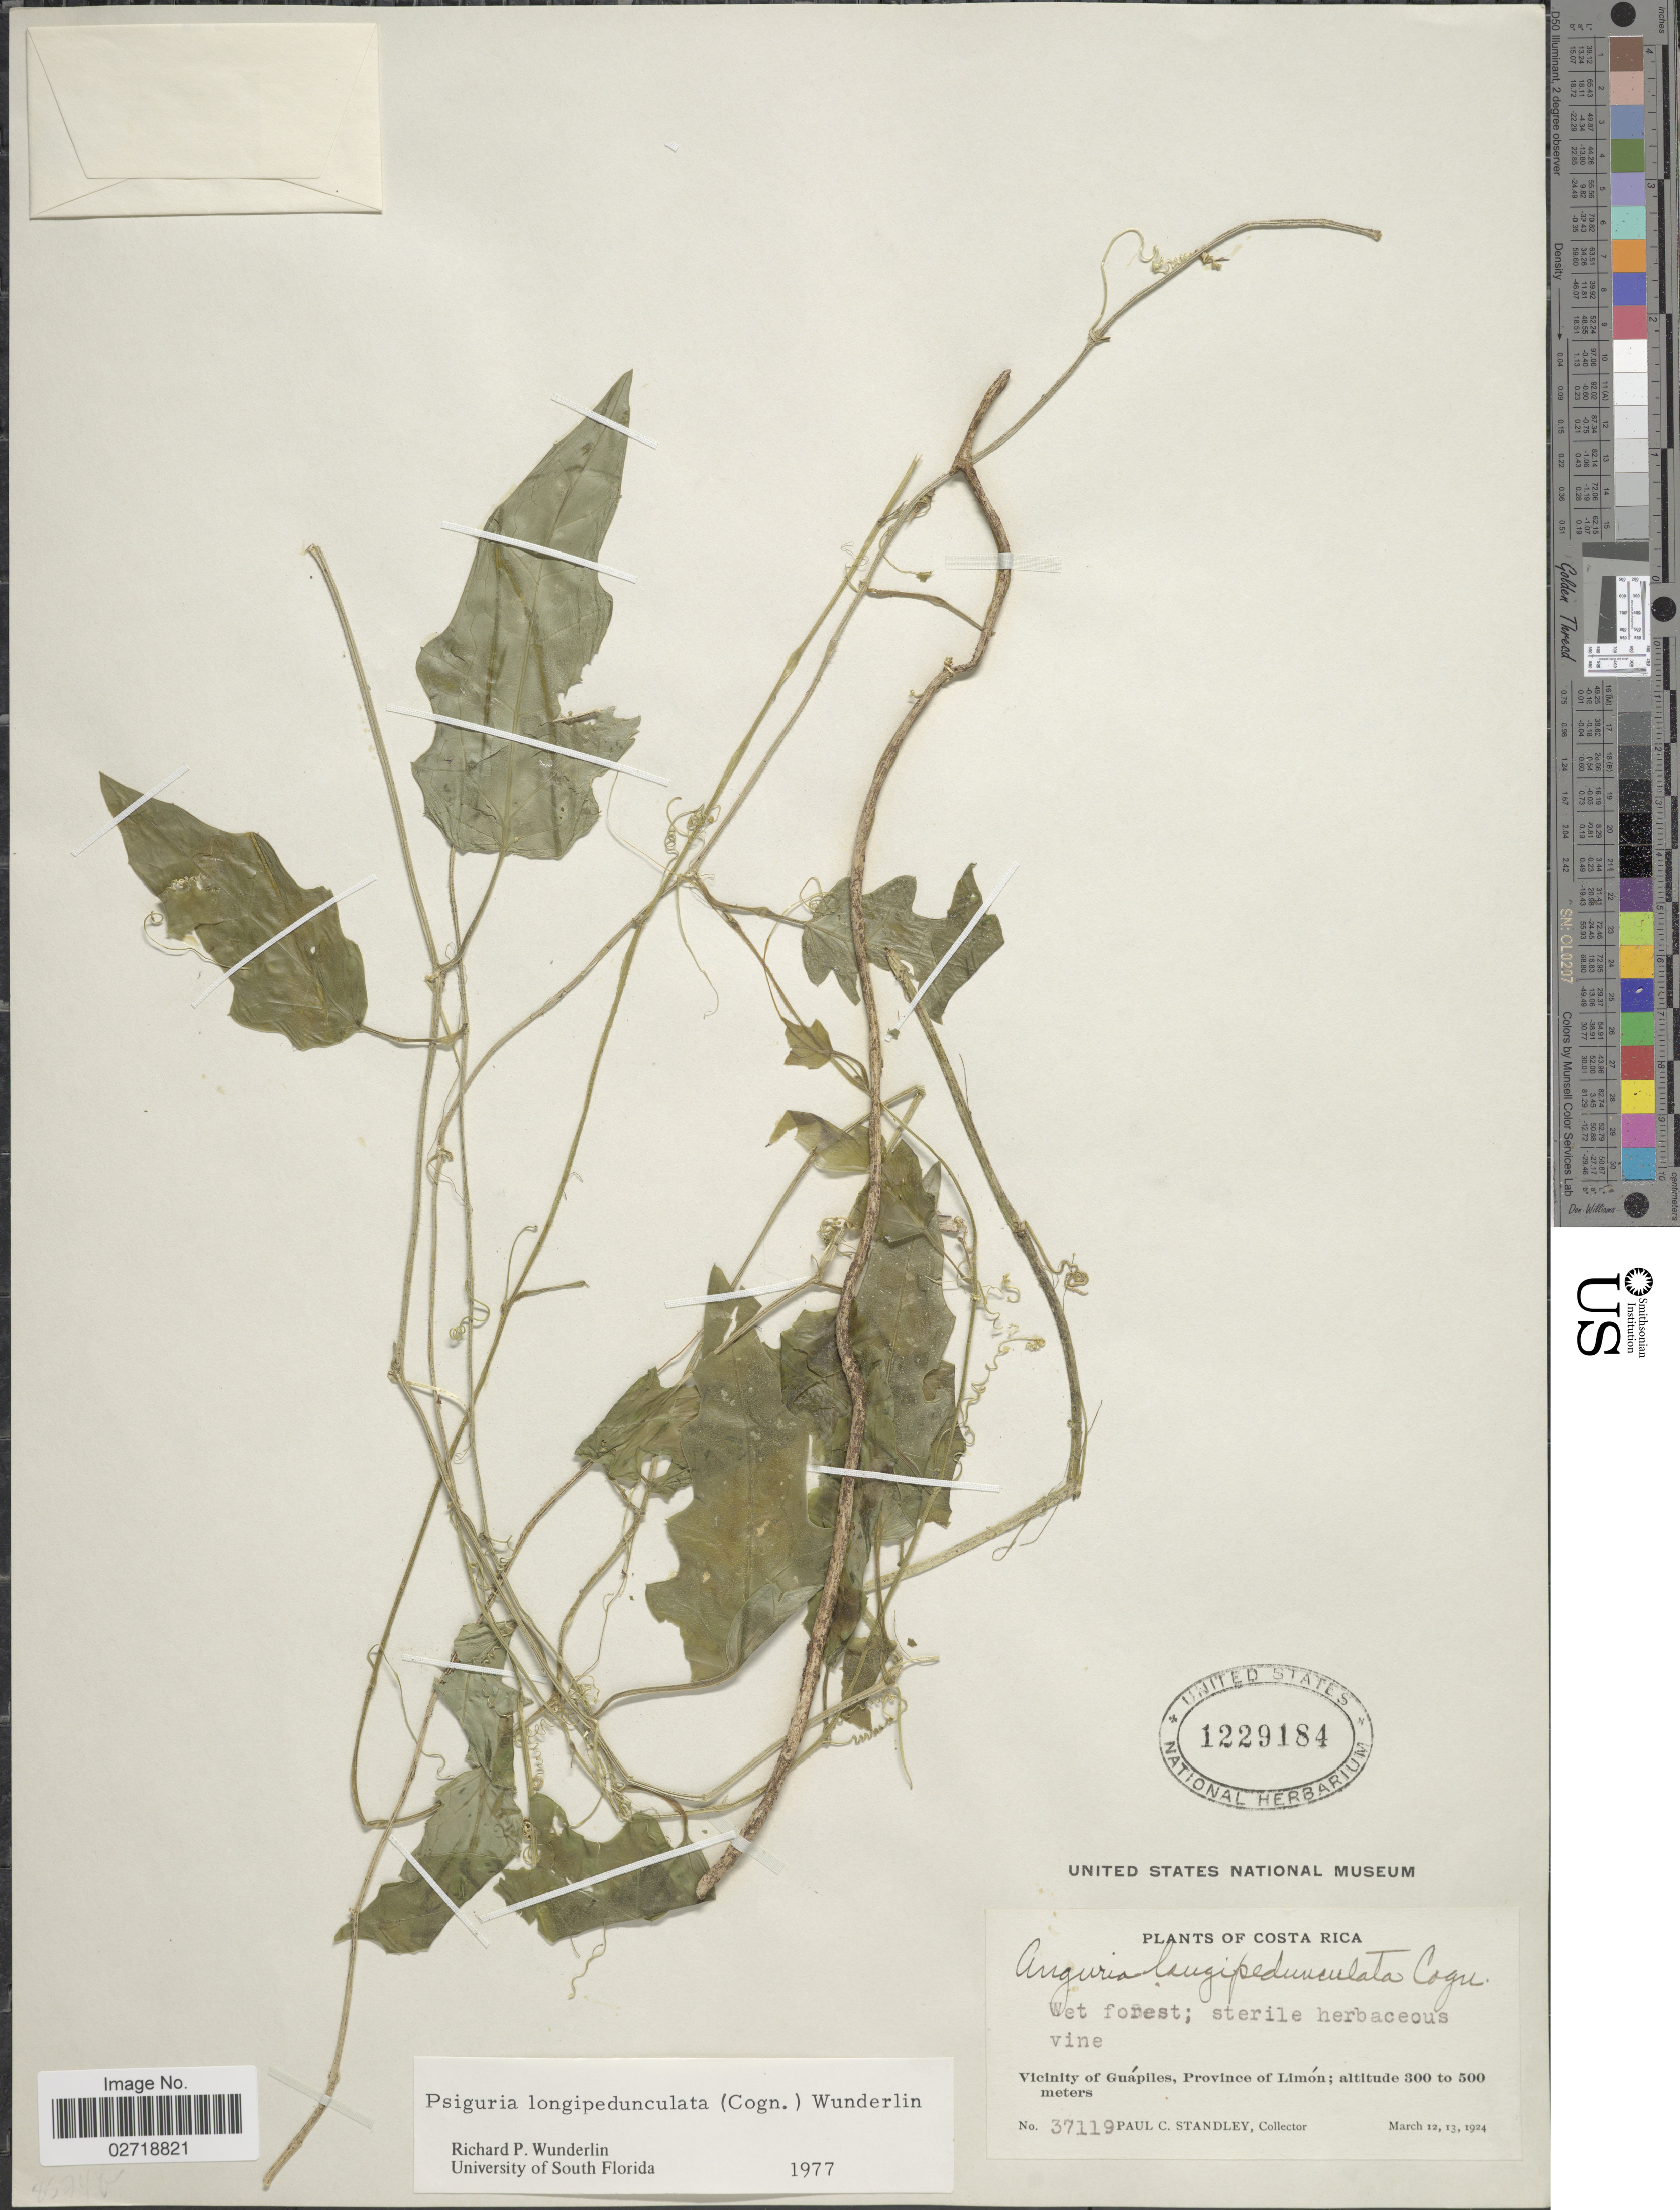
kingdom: Plantae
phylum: Tracheophyta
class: Magnoliopsida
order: Cucurbitales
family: Cucurbitaceae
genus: Psiguria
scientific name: Psiguria longipedunculata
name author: (Cogn.) Wunderlin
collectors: P. C. Standley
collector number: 37119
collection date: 1924-03-12/1924-03-13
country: Costa Rica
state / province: Limón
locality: Vicinity of Guapiles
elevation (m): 300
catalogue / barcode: US 1229184